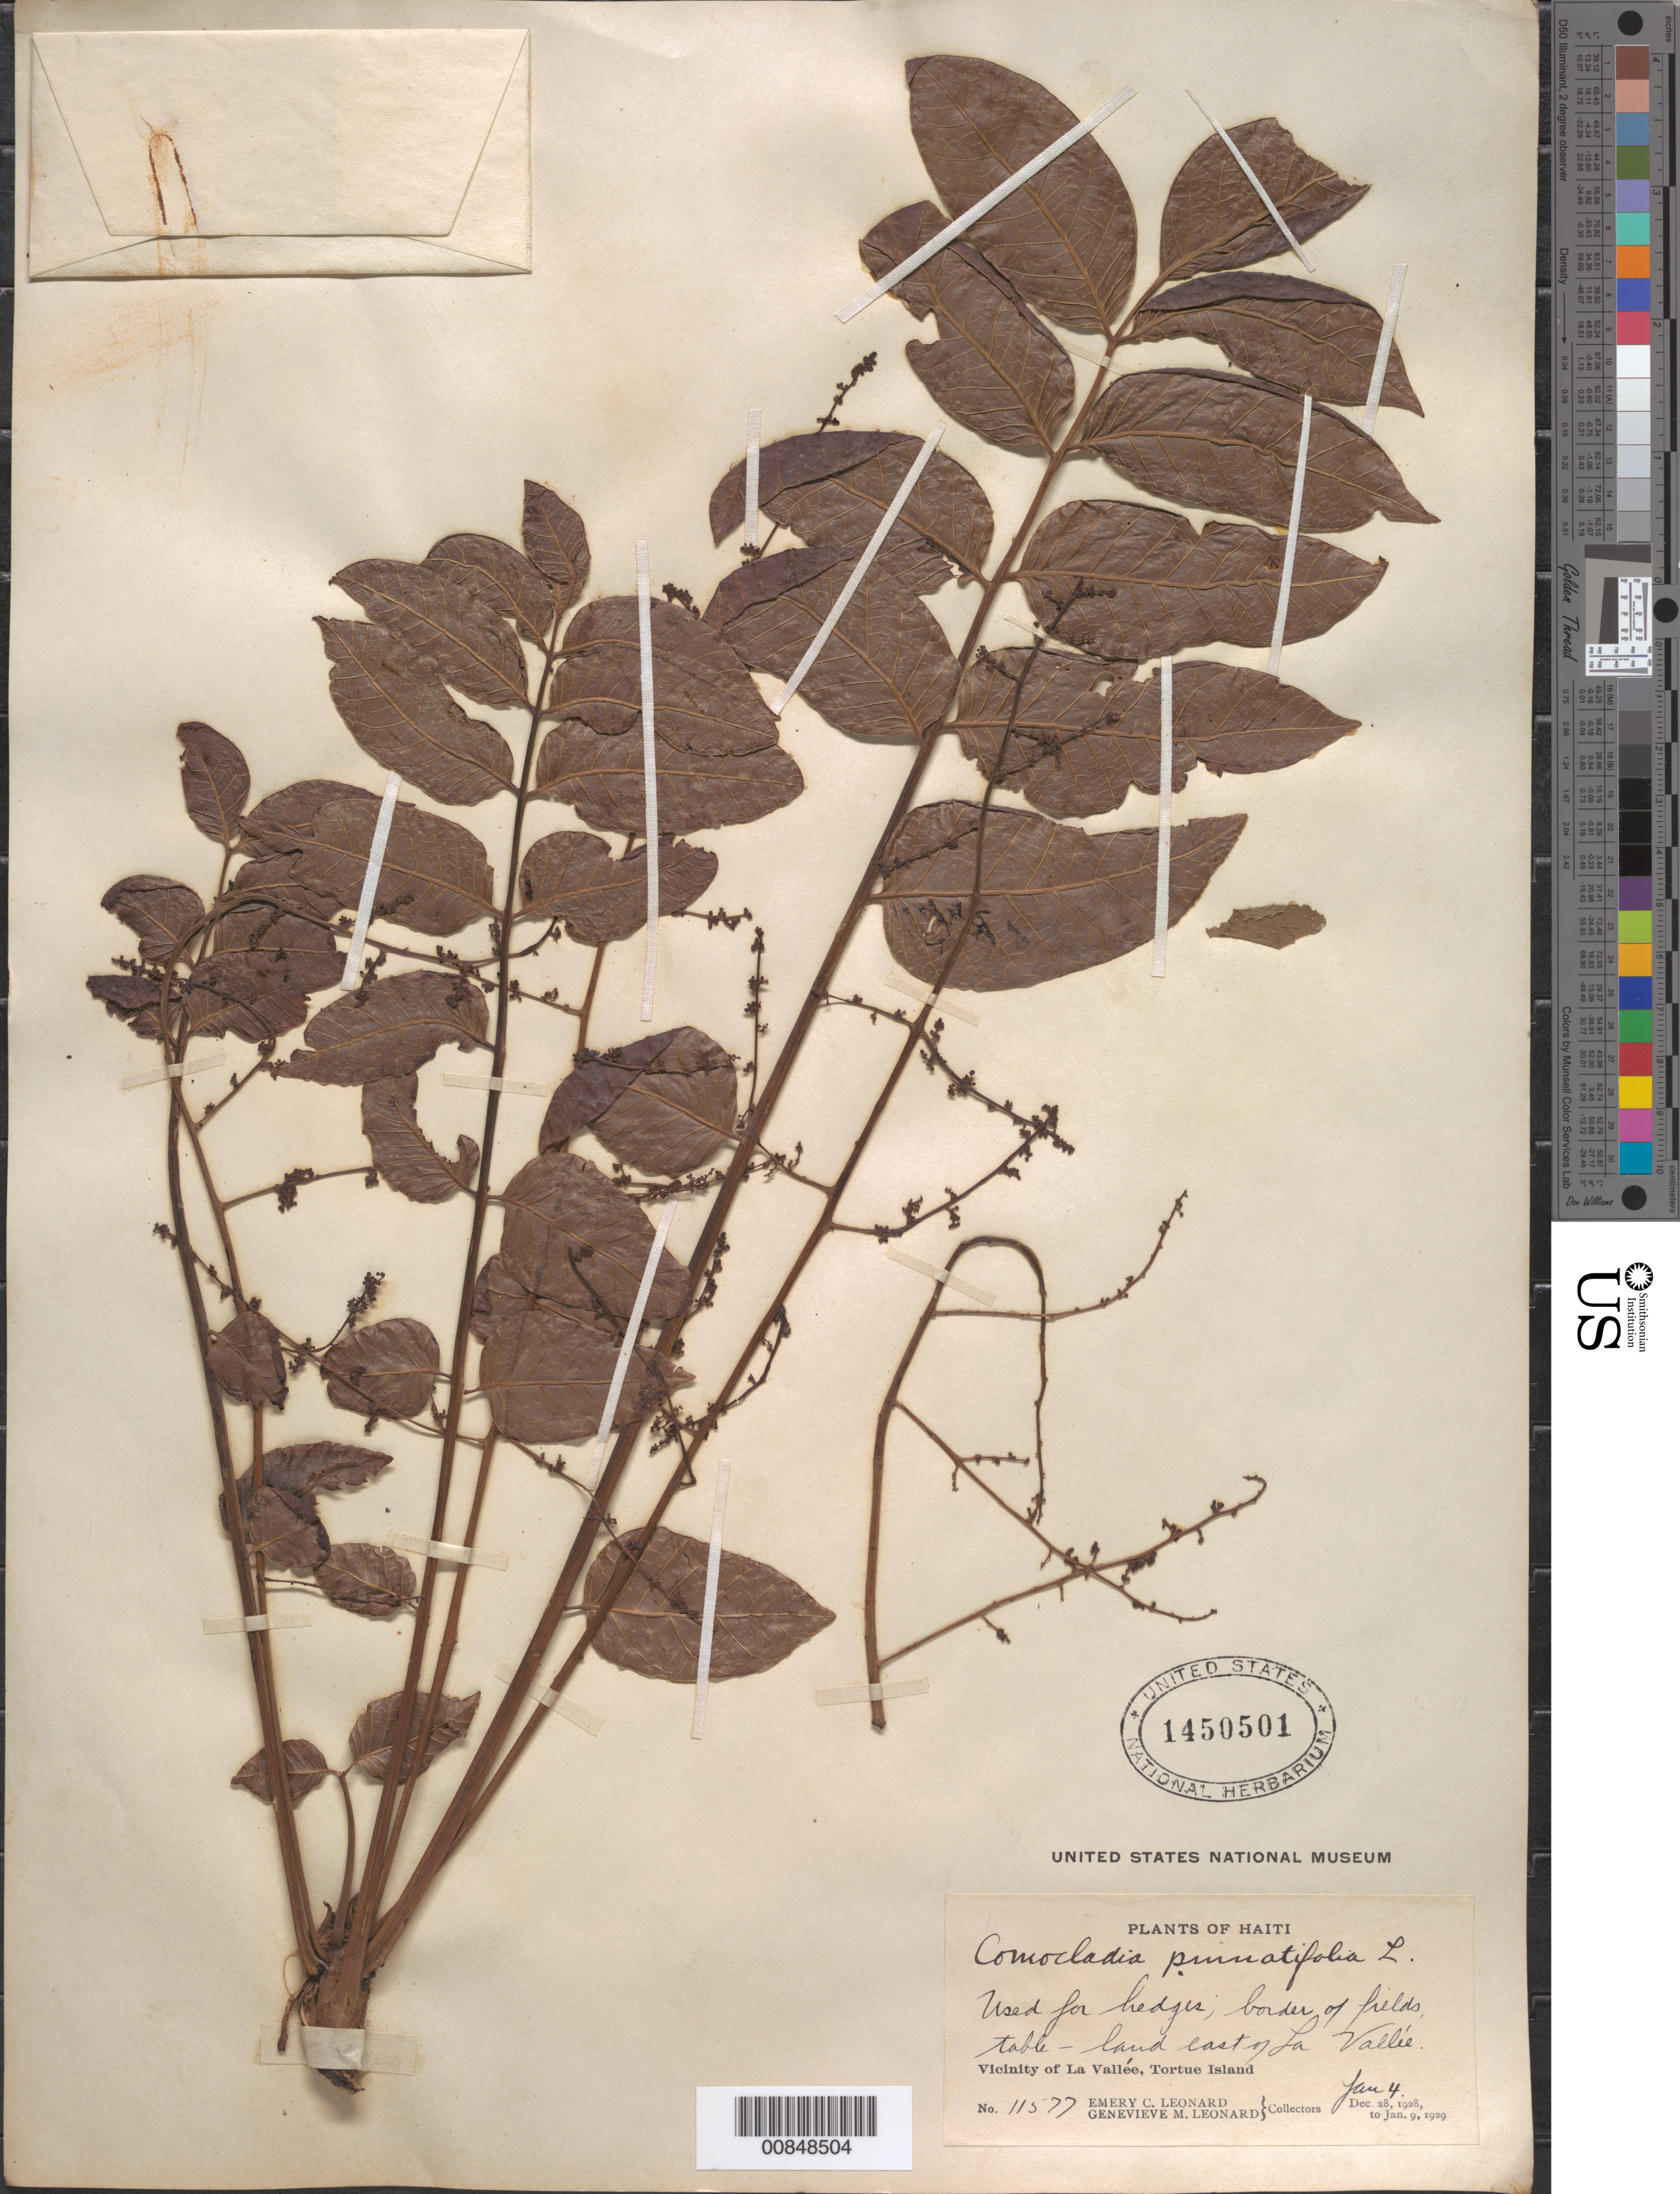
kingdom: Plantae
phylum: Tracheophyta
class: Magnoliopsida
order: Sapindales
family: Anacardiaceae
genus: Comocladia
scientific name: Comocladia pinnatifolia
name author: L.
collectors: E. C. Leonard & G. M. Leonard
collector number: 11577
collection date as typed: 04 Jan 1929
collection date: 1929-01-04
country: Haiti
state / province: Nord-Ouest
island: Île de la Tortue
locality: Vicinity of La Vallée, talbe-land E of town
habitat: Border of fields on table-land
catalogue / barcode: US 1450501